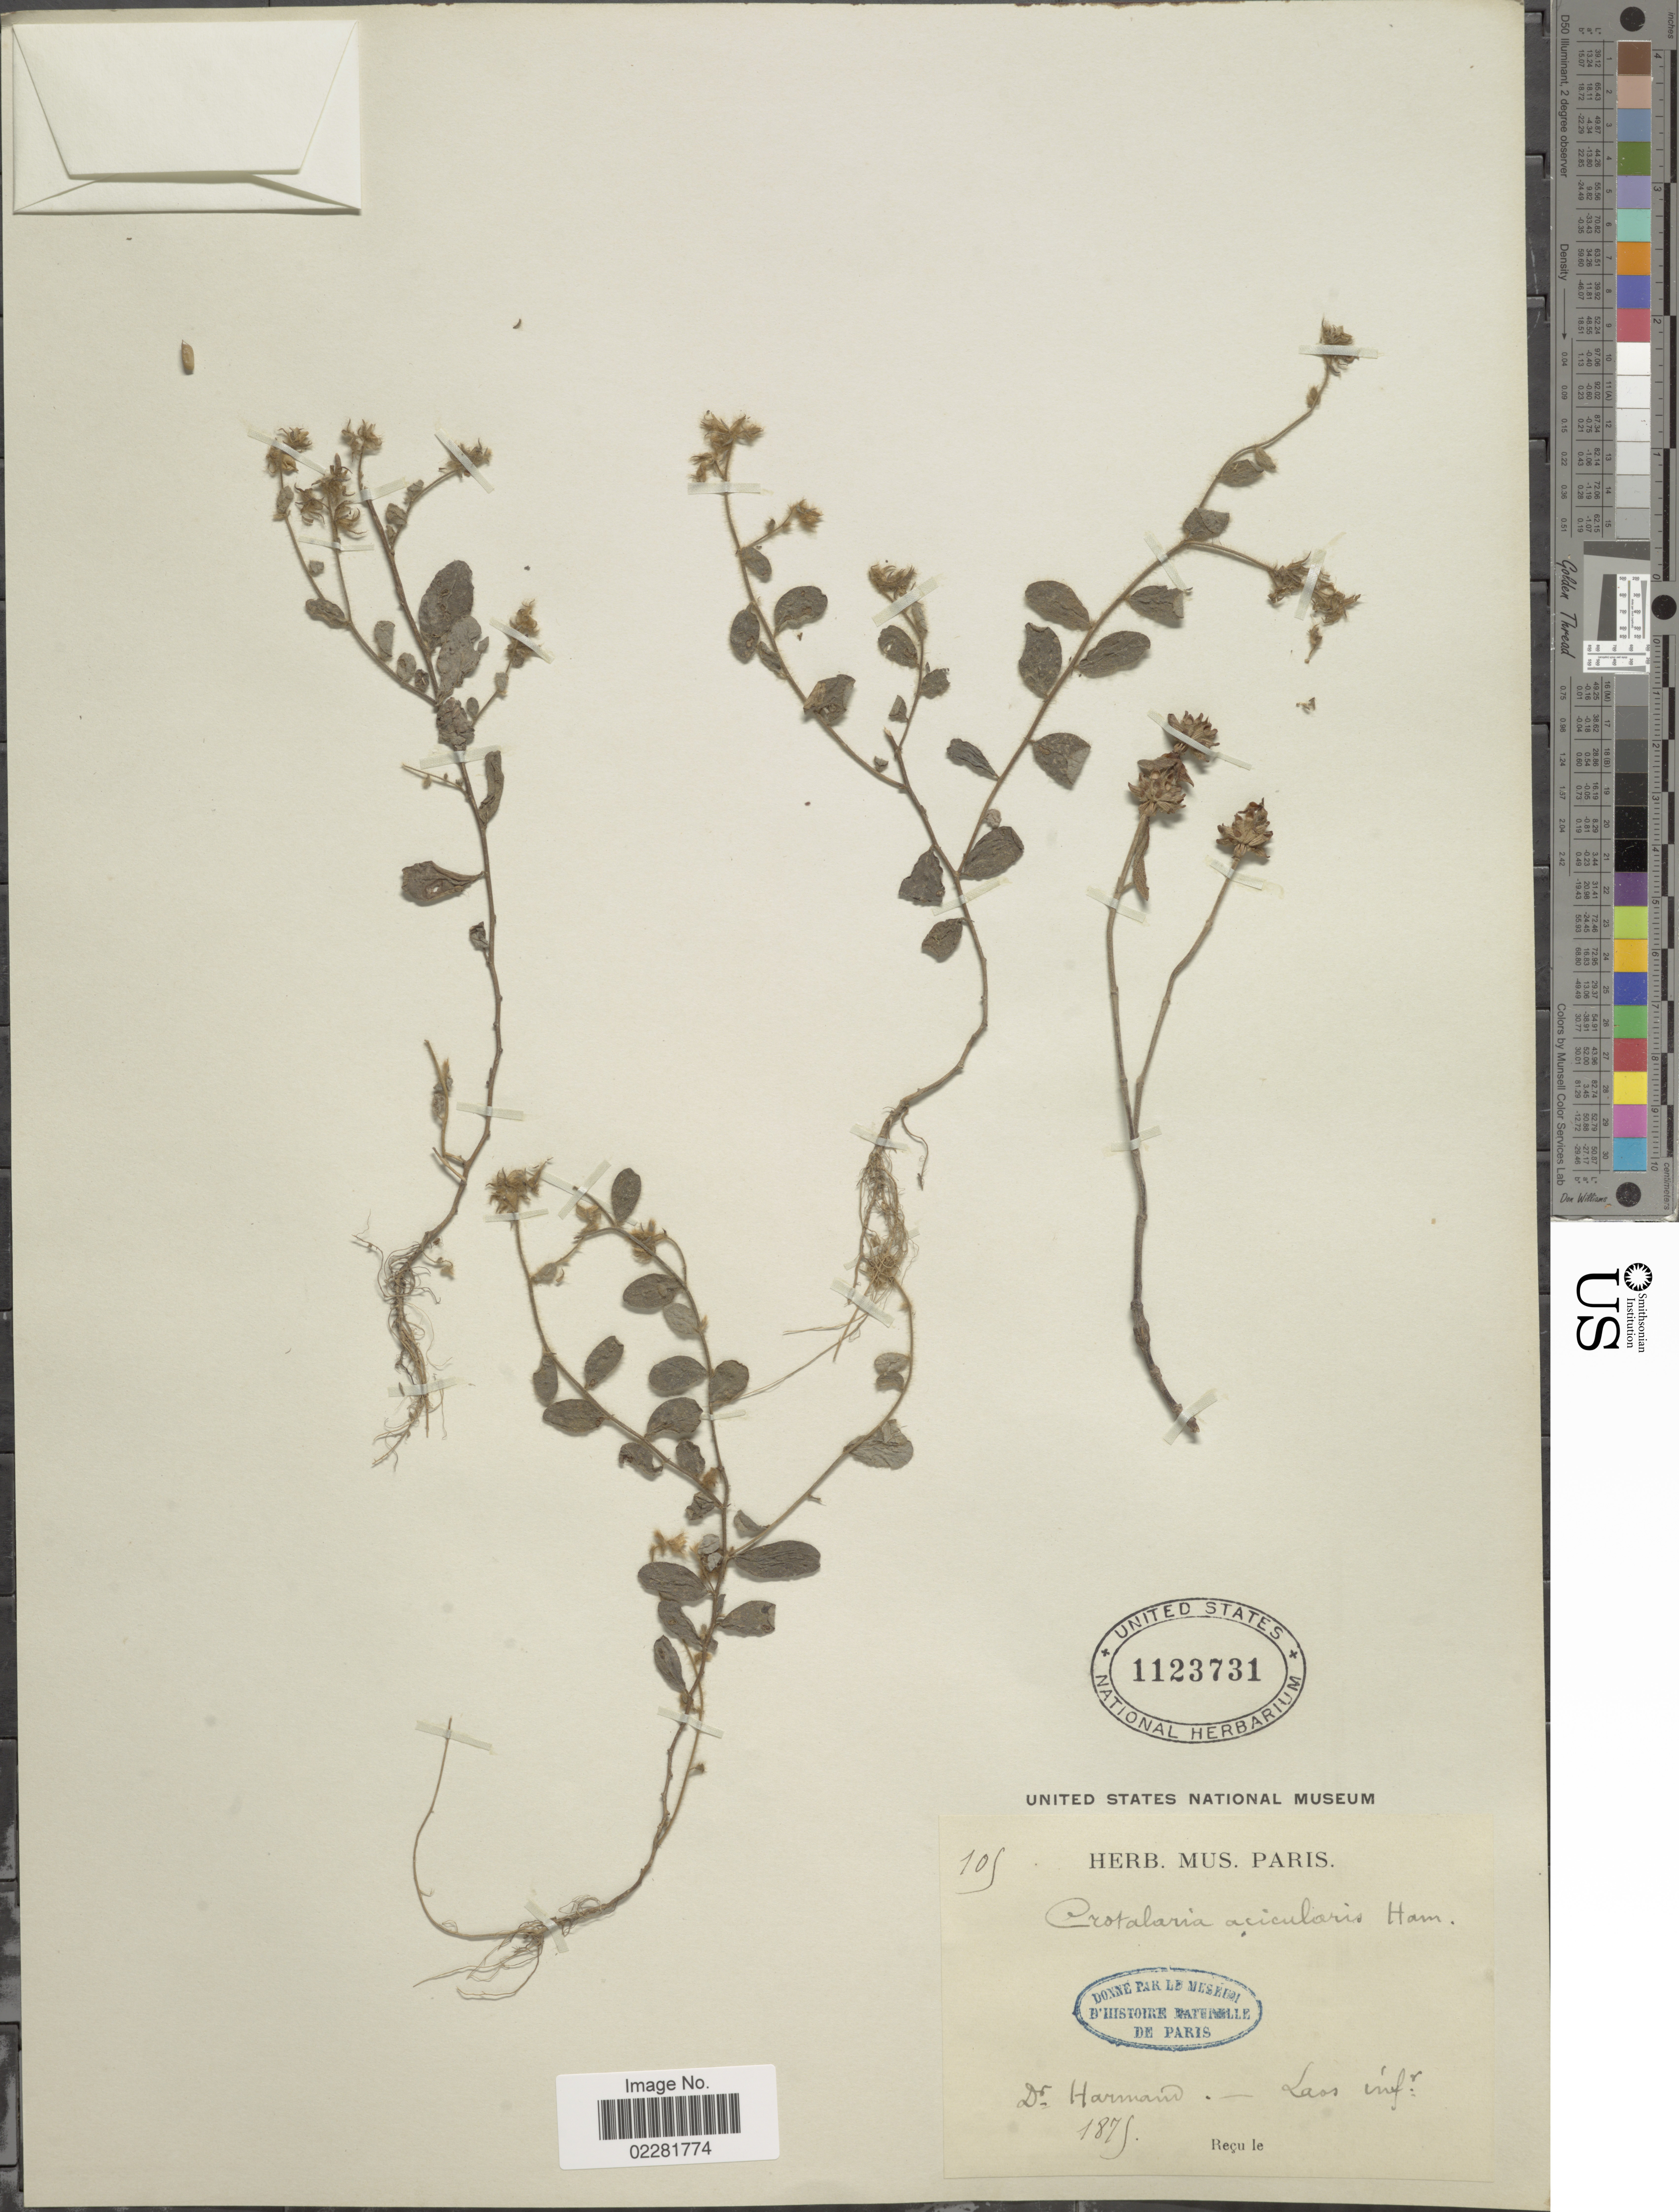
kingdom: Plantae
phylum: Tracheophyta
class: Magnoliopsida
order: Fabales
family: Fabaceae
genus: Crotalaria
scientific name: Crotalaria acicularis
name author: Ham.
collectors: Harmand, --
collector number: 105*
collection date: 1875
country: Laos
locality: Laos infr.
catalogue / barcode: US 1123731